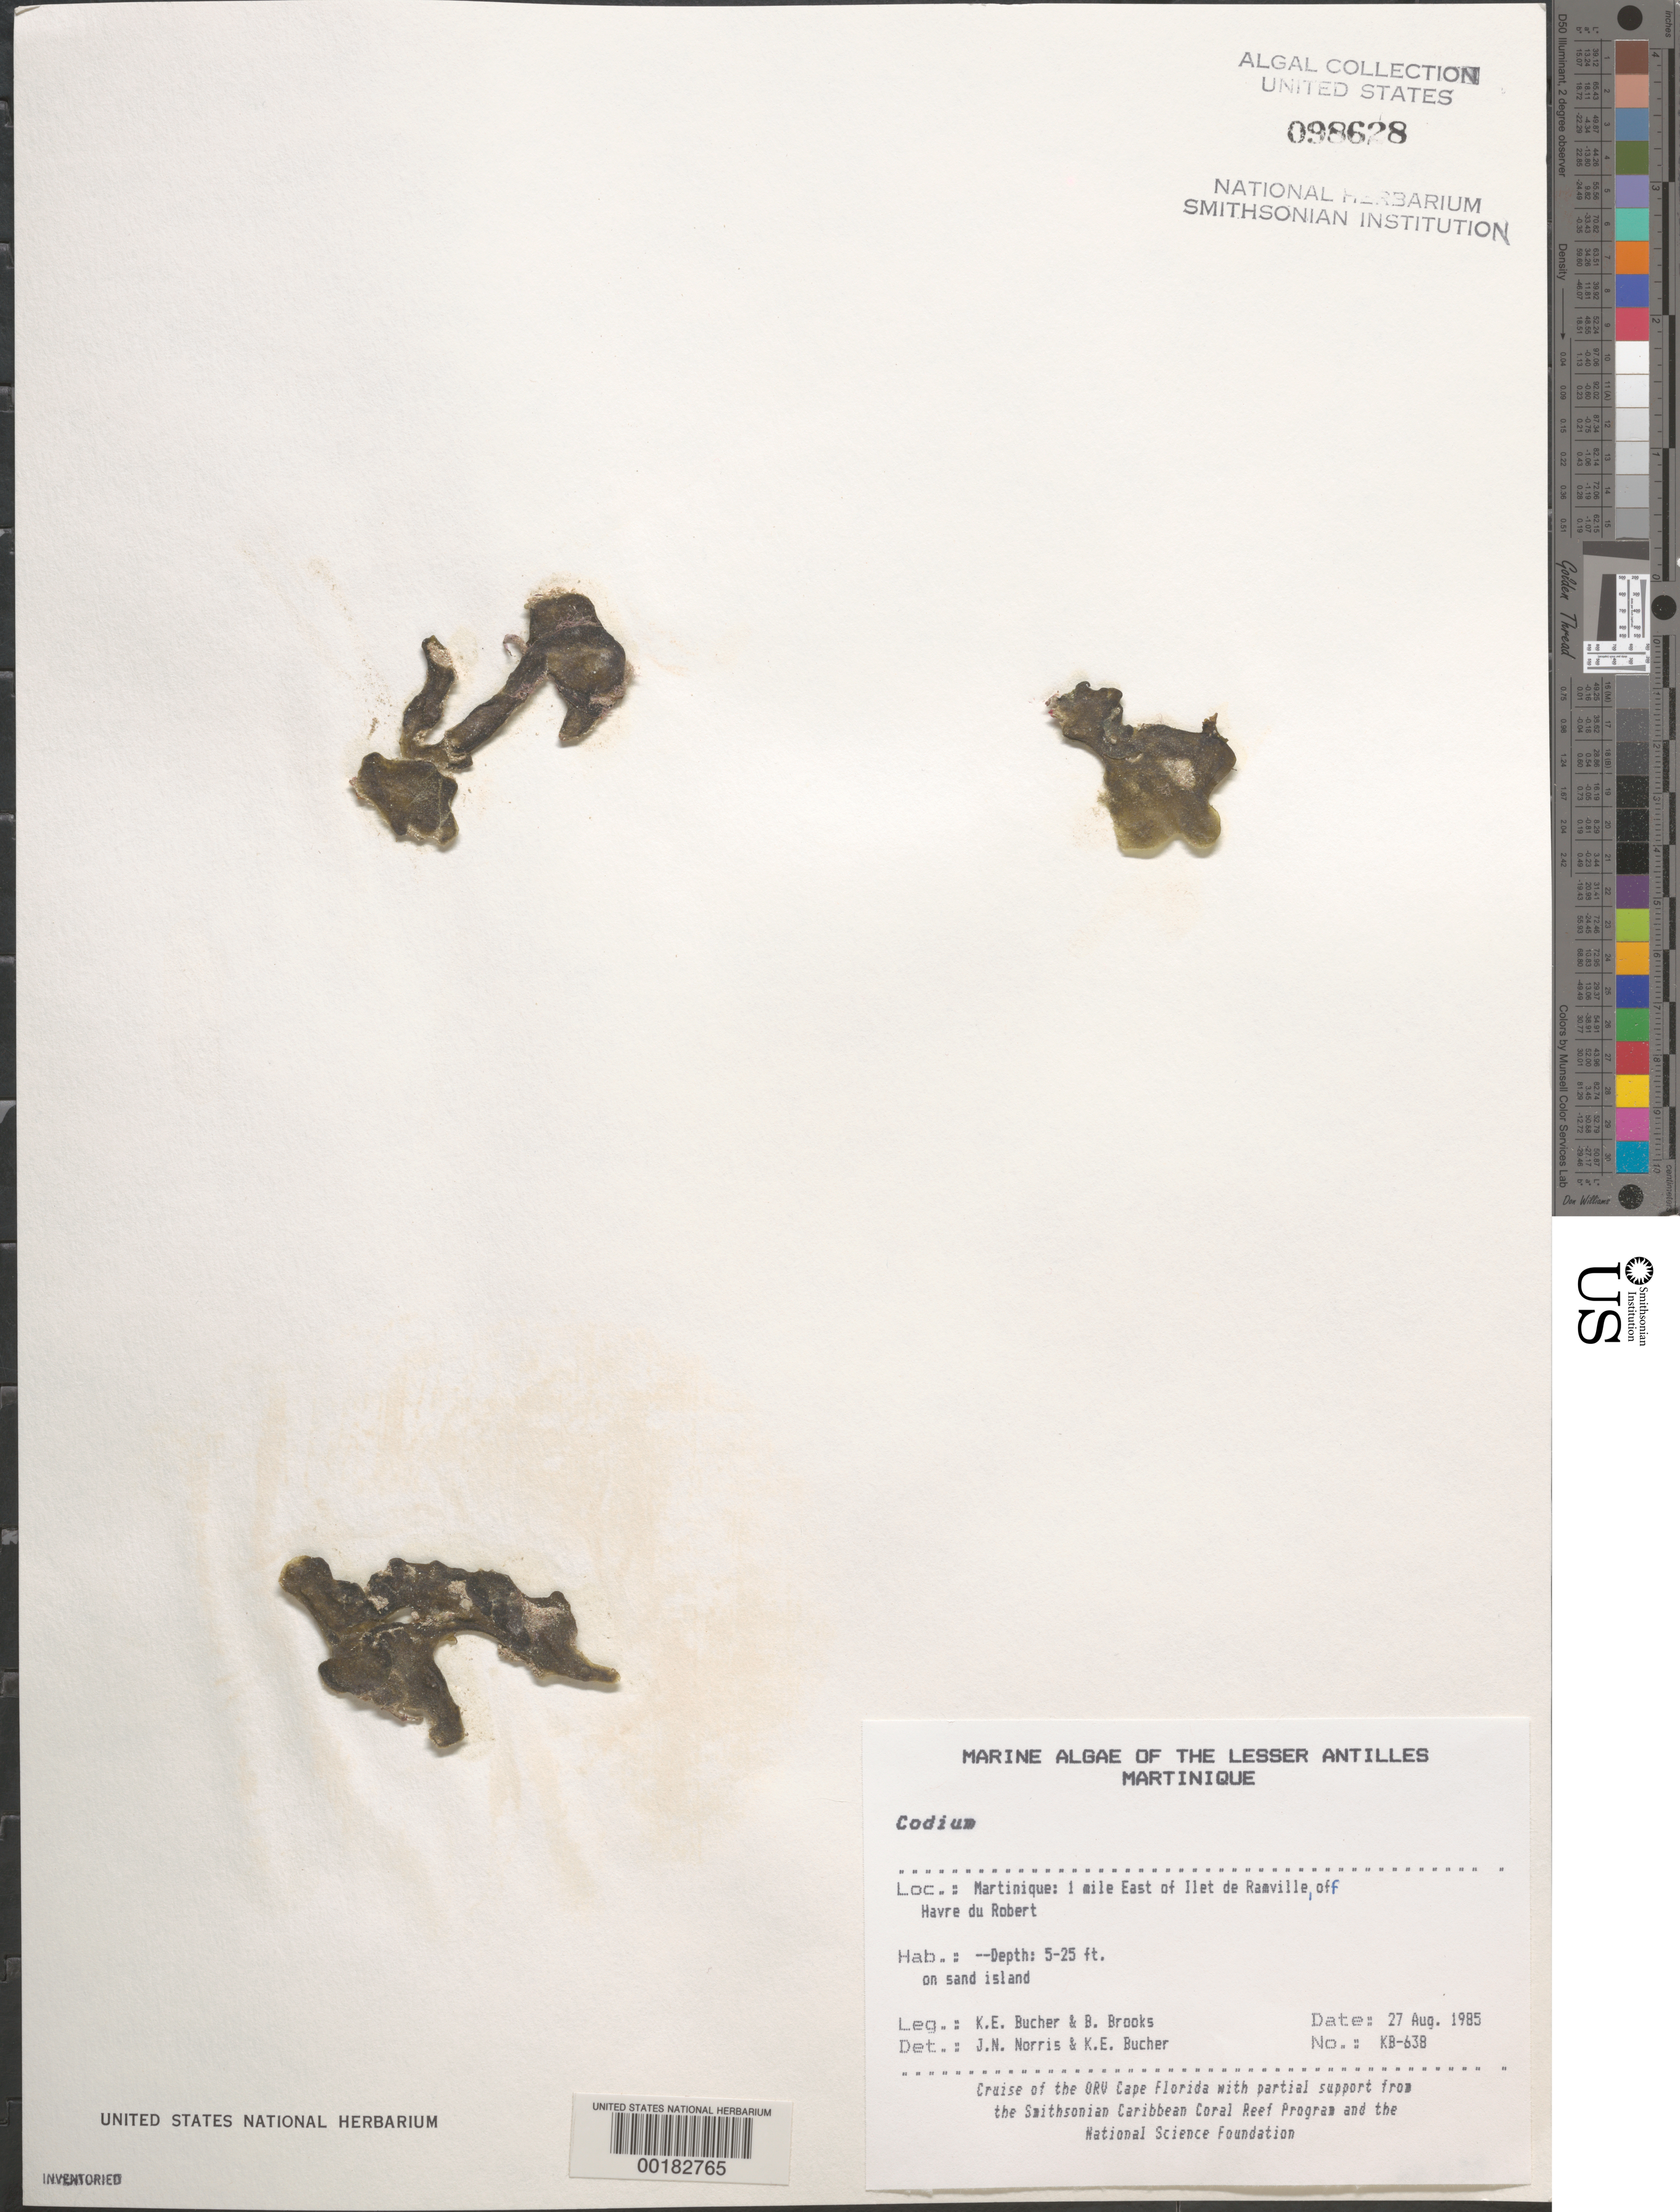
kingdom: Plantae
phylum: Chlorophyta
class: Ulvophyceae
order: Bryopsidales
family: Codiaceae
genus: Codium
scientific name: Codium sp.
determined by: Norris, J. N.; Bucher, K. E.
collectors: K. E. Bucher & B. Brooks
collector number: KB-638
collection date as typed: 27 Aug 1985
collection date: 1985-08-27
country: Martinique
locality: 1 mile east of Ilet de Ramville, off Havre du Robert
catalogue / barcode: US 98628